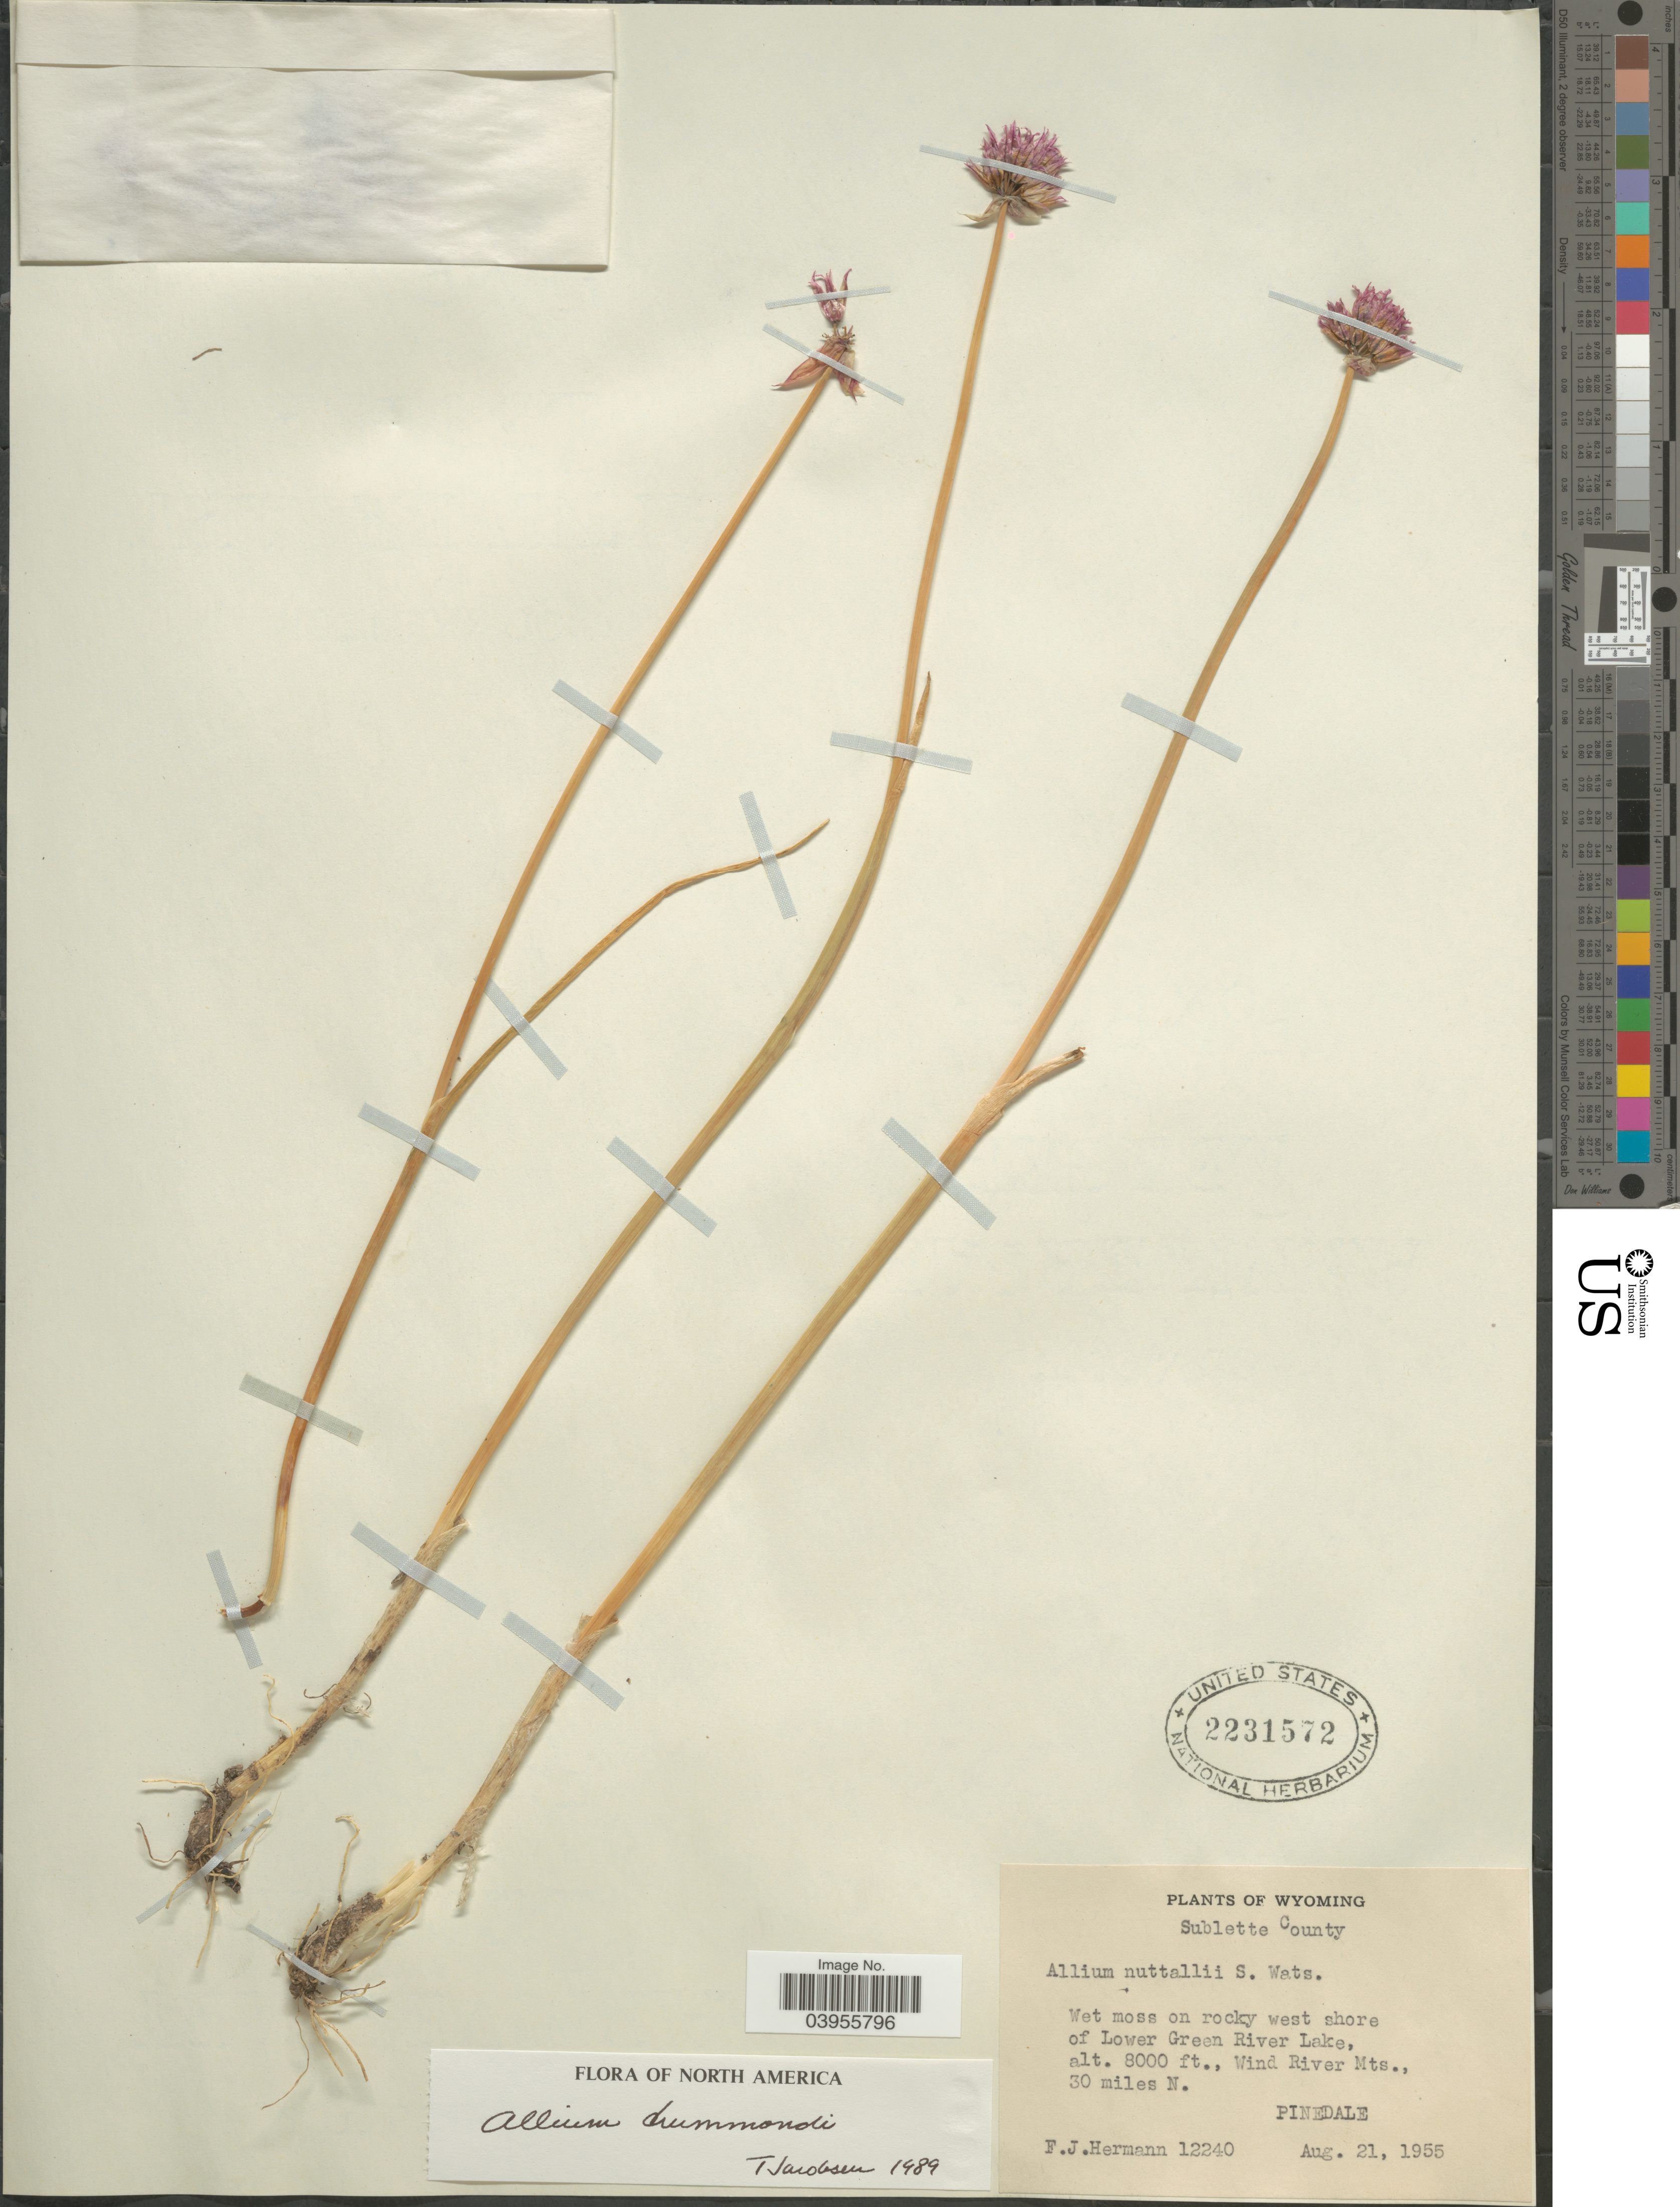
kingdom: Plantae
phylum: Tracheophyta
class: Liliopsida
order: Asparagales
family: Amaryllidaceae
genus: Allium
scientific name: Allium drummondii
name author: Regel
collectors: F. J. Hermann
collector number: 12240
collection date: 1955-08-21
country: United States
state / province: Wyoming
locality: Sublette County. Wet moss on rocky west shore of Lower Green River Lake, Wind River Mts., 30 miles N. Pinedale.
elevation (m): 2438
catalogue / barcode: US 2231572